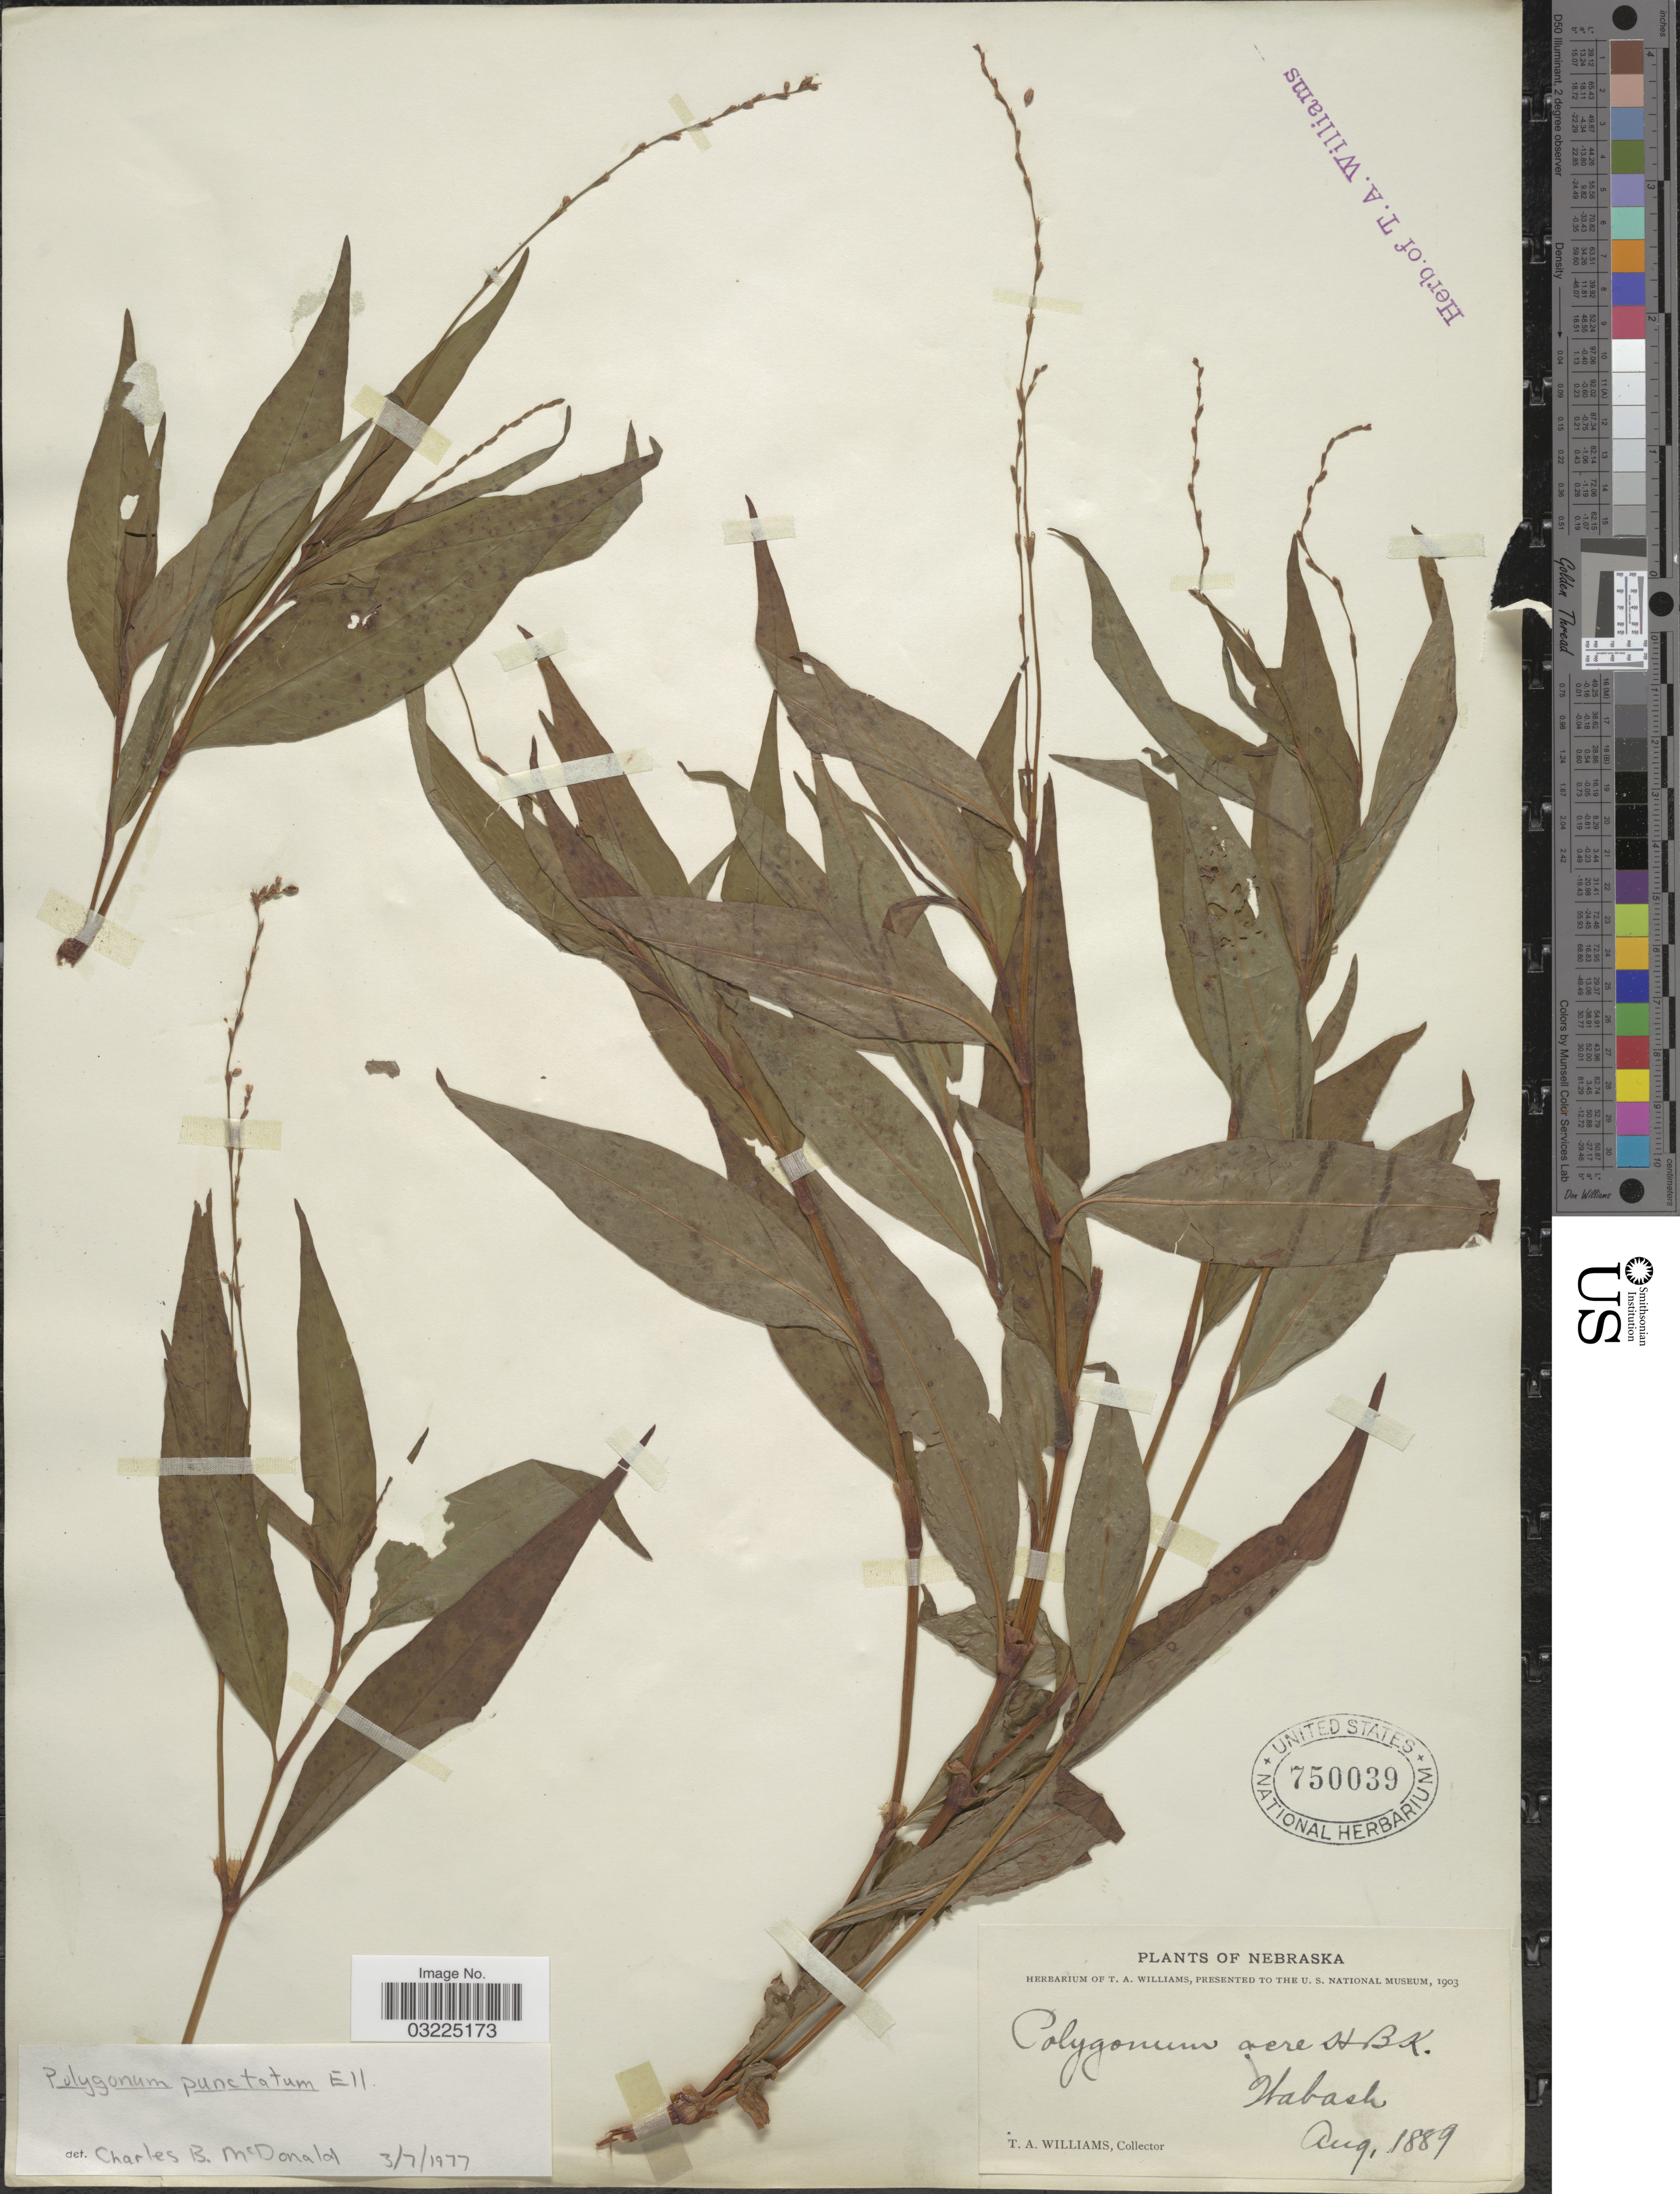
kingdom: Plantae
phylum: Tracheophyta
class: Magnoliopsida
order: Caryophyllales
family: Polygonaceae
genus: Persicaria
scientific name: Persicaria punctata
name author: (Elliott) Small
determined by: Atha, D. E.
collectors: T. Williams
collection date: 1889-08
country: United States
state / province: Nebraska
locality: Wabash.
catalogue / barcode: US 750039